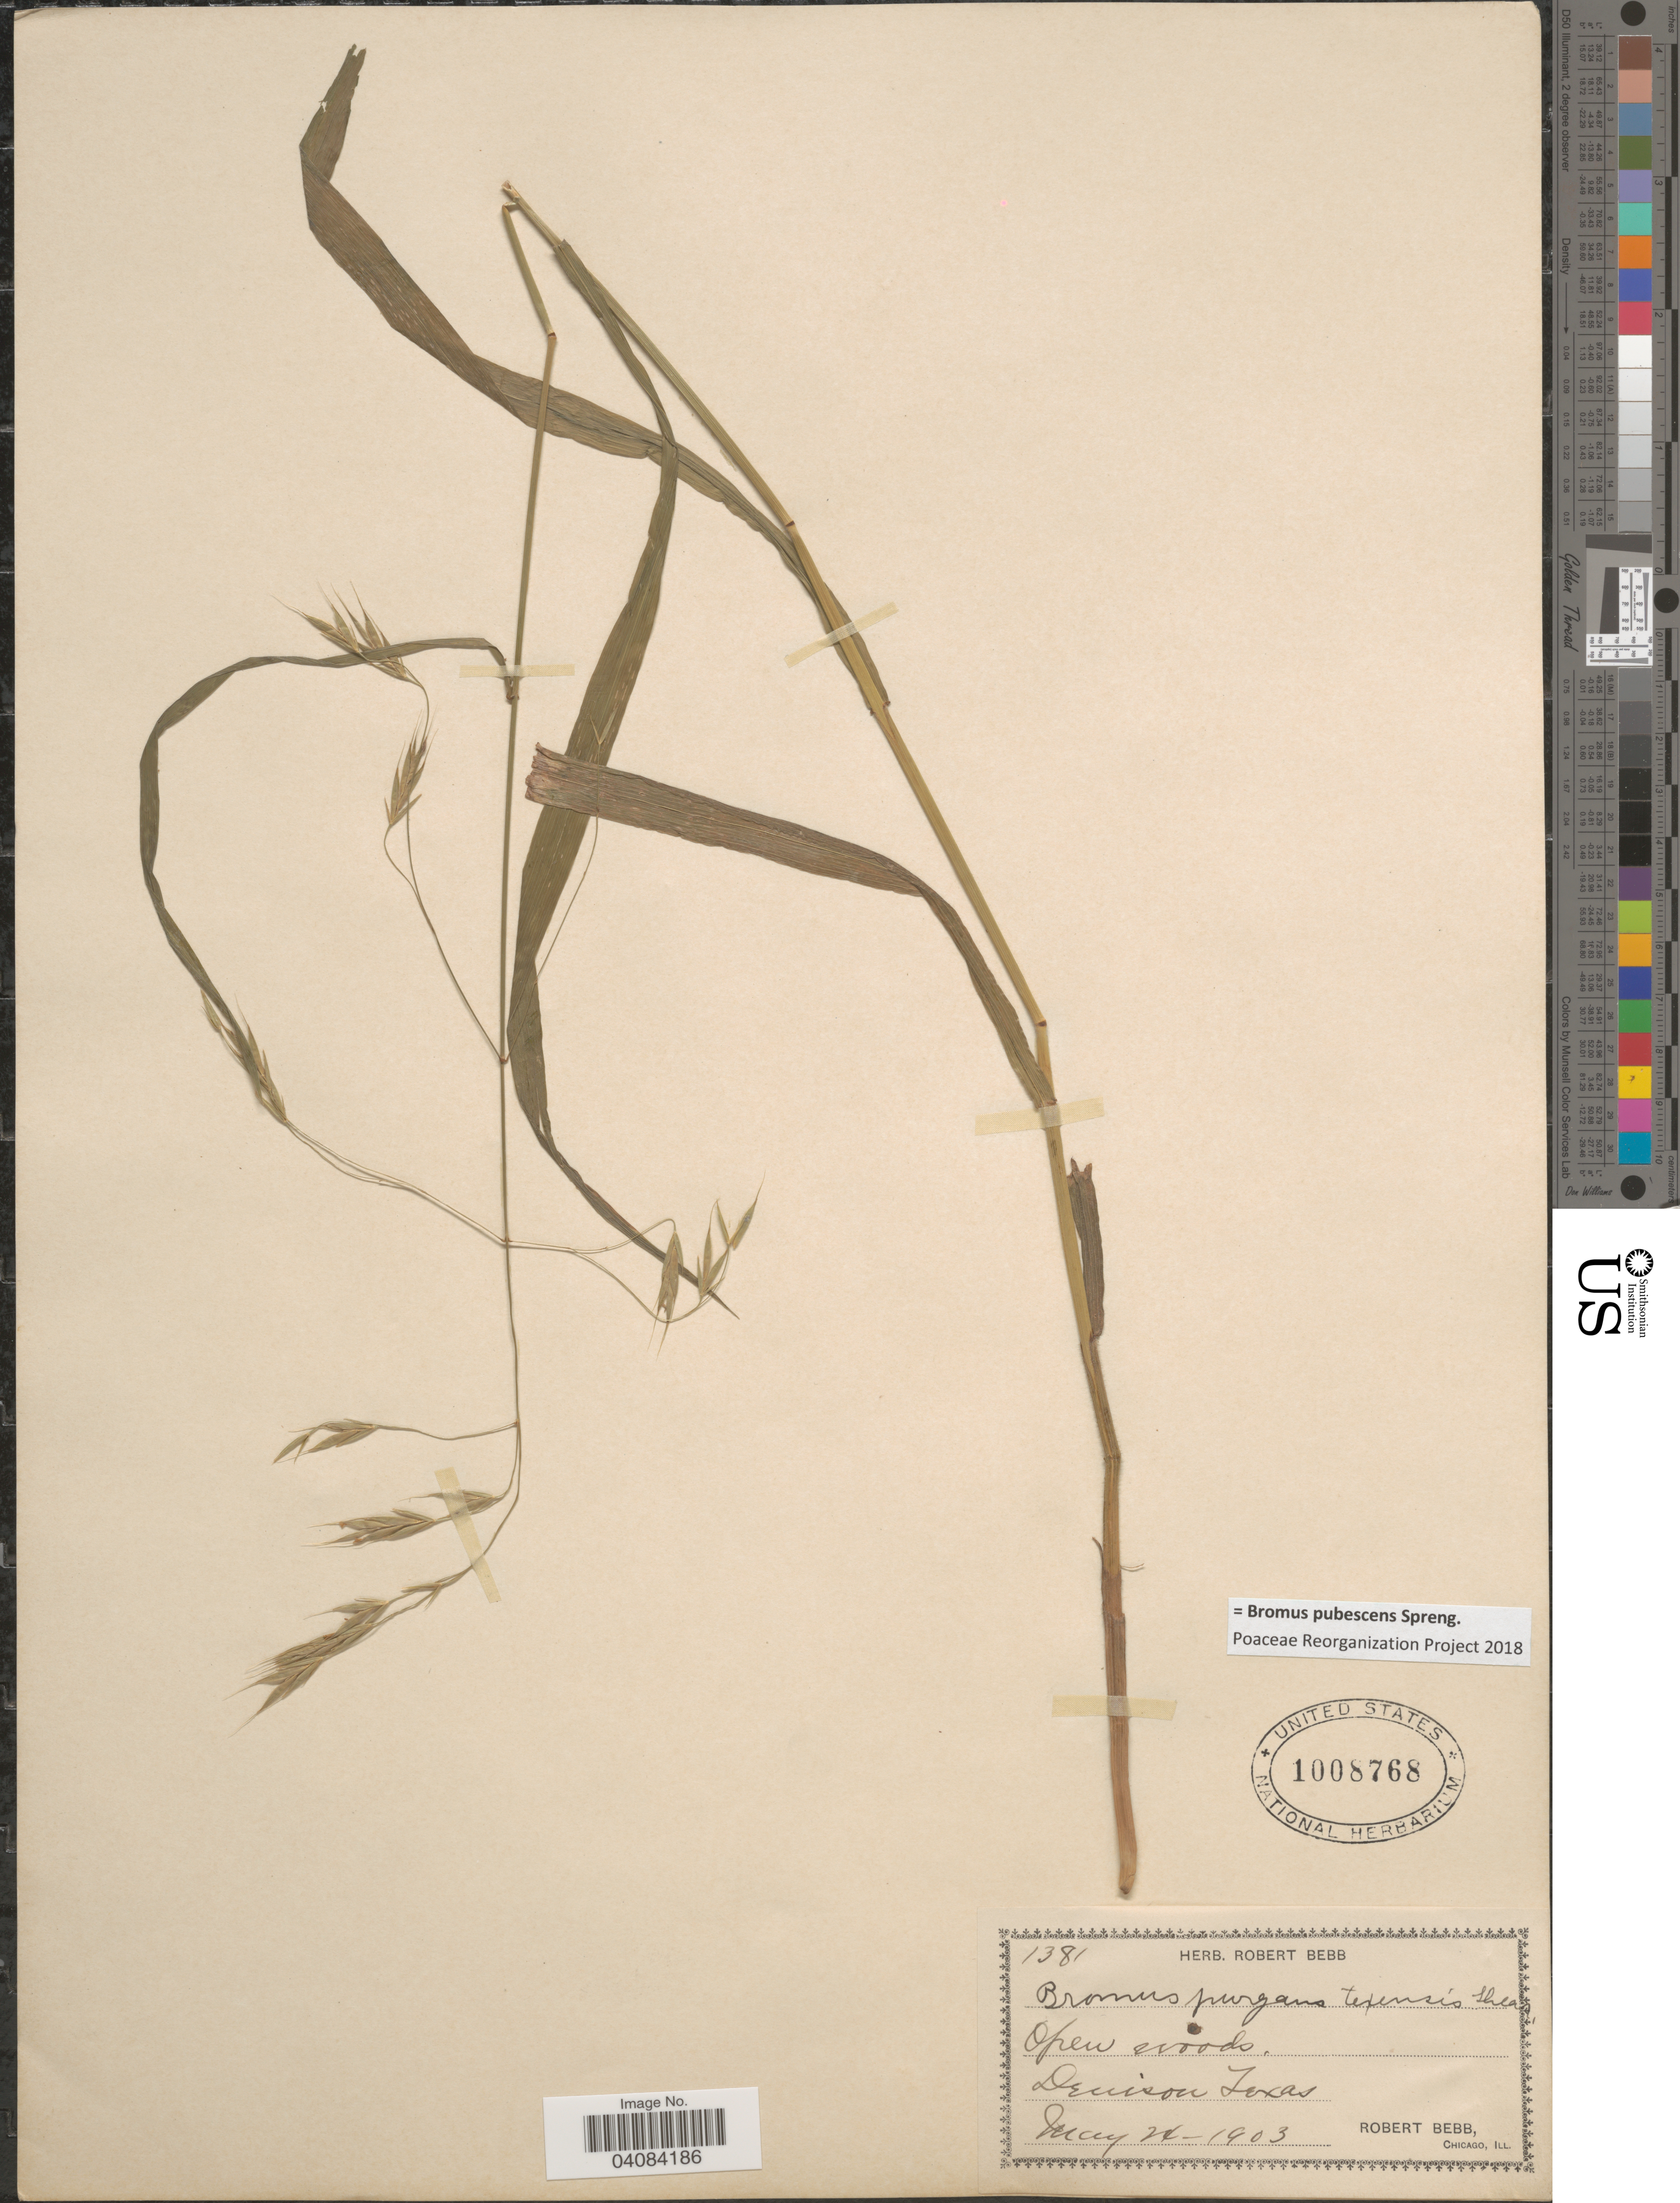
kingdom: Plantae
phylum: Tracheophyta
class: Liliopsida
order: Poales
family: Poaceae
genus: Bromus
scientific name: Bromus pubescens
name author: Muhl. ex Willd.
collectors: R. Bebb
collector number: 1381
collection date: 1903-05-24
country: United States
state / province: Texas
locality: Denison.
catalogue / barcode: US 1008768